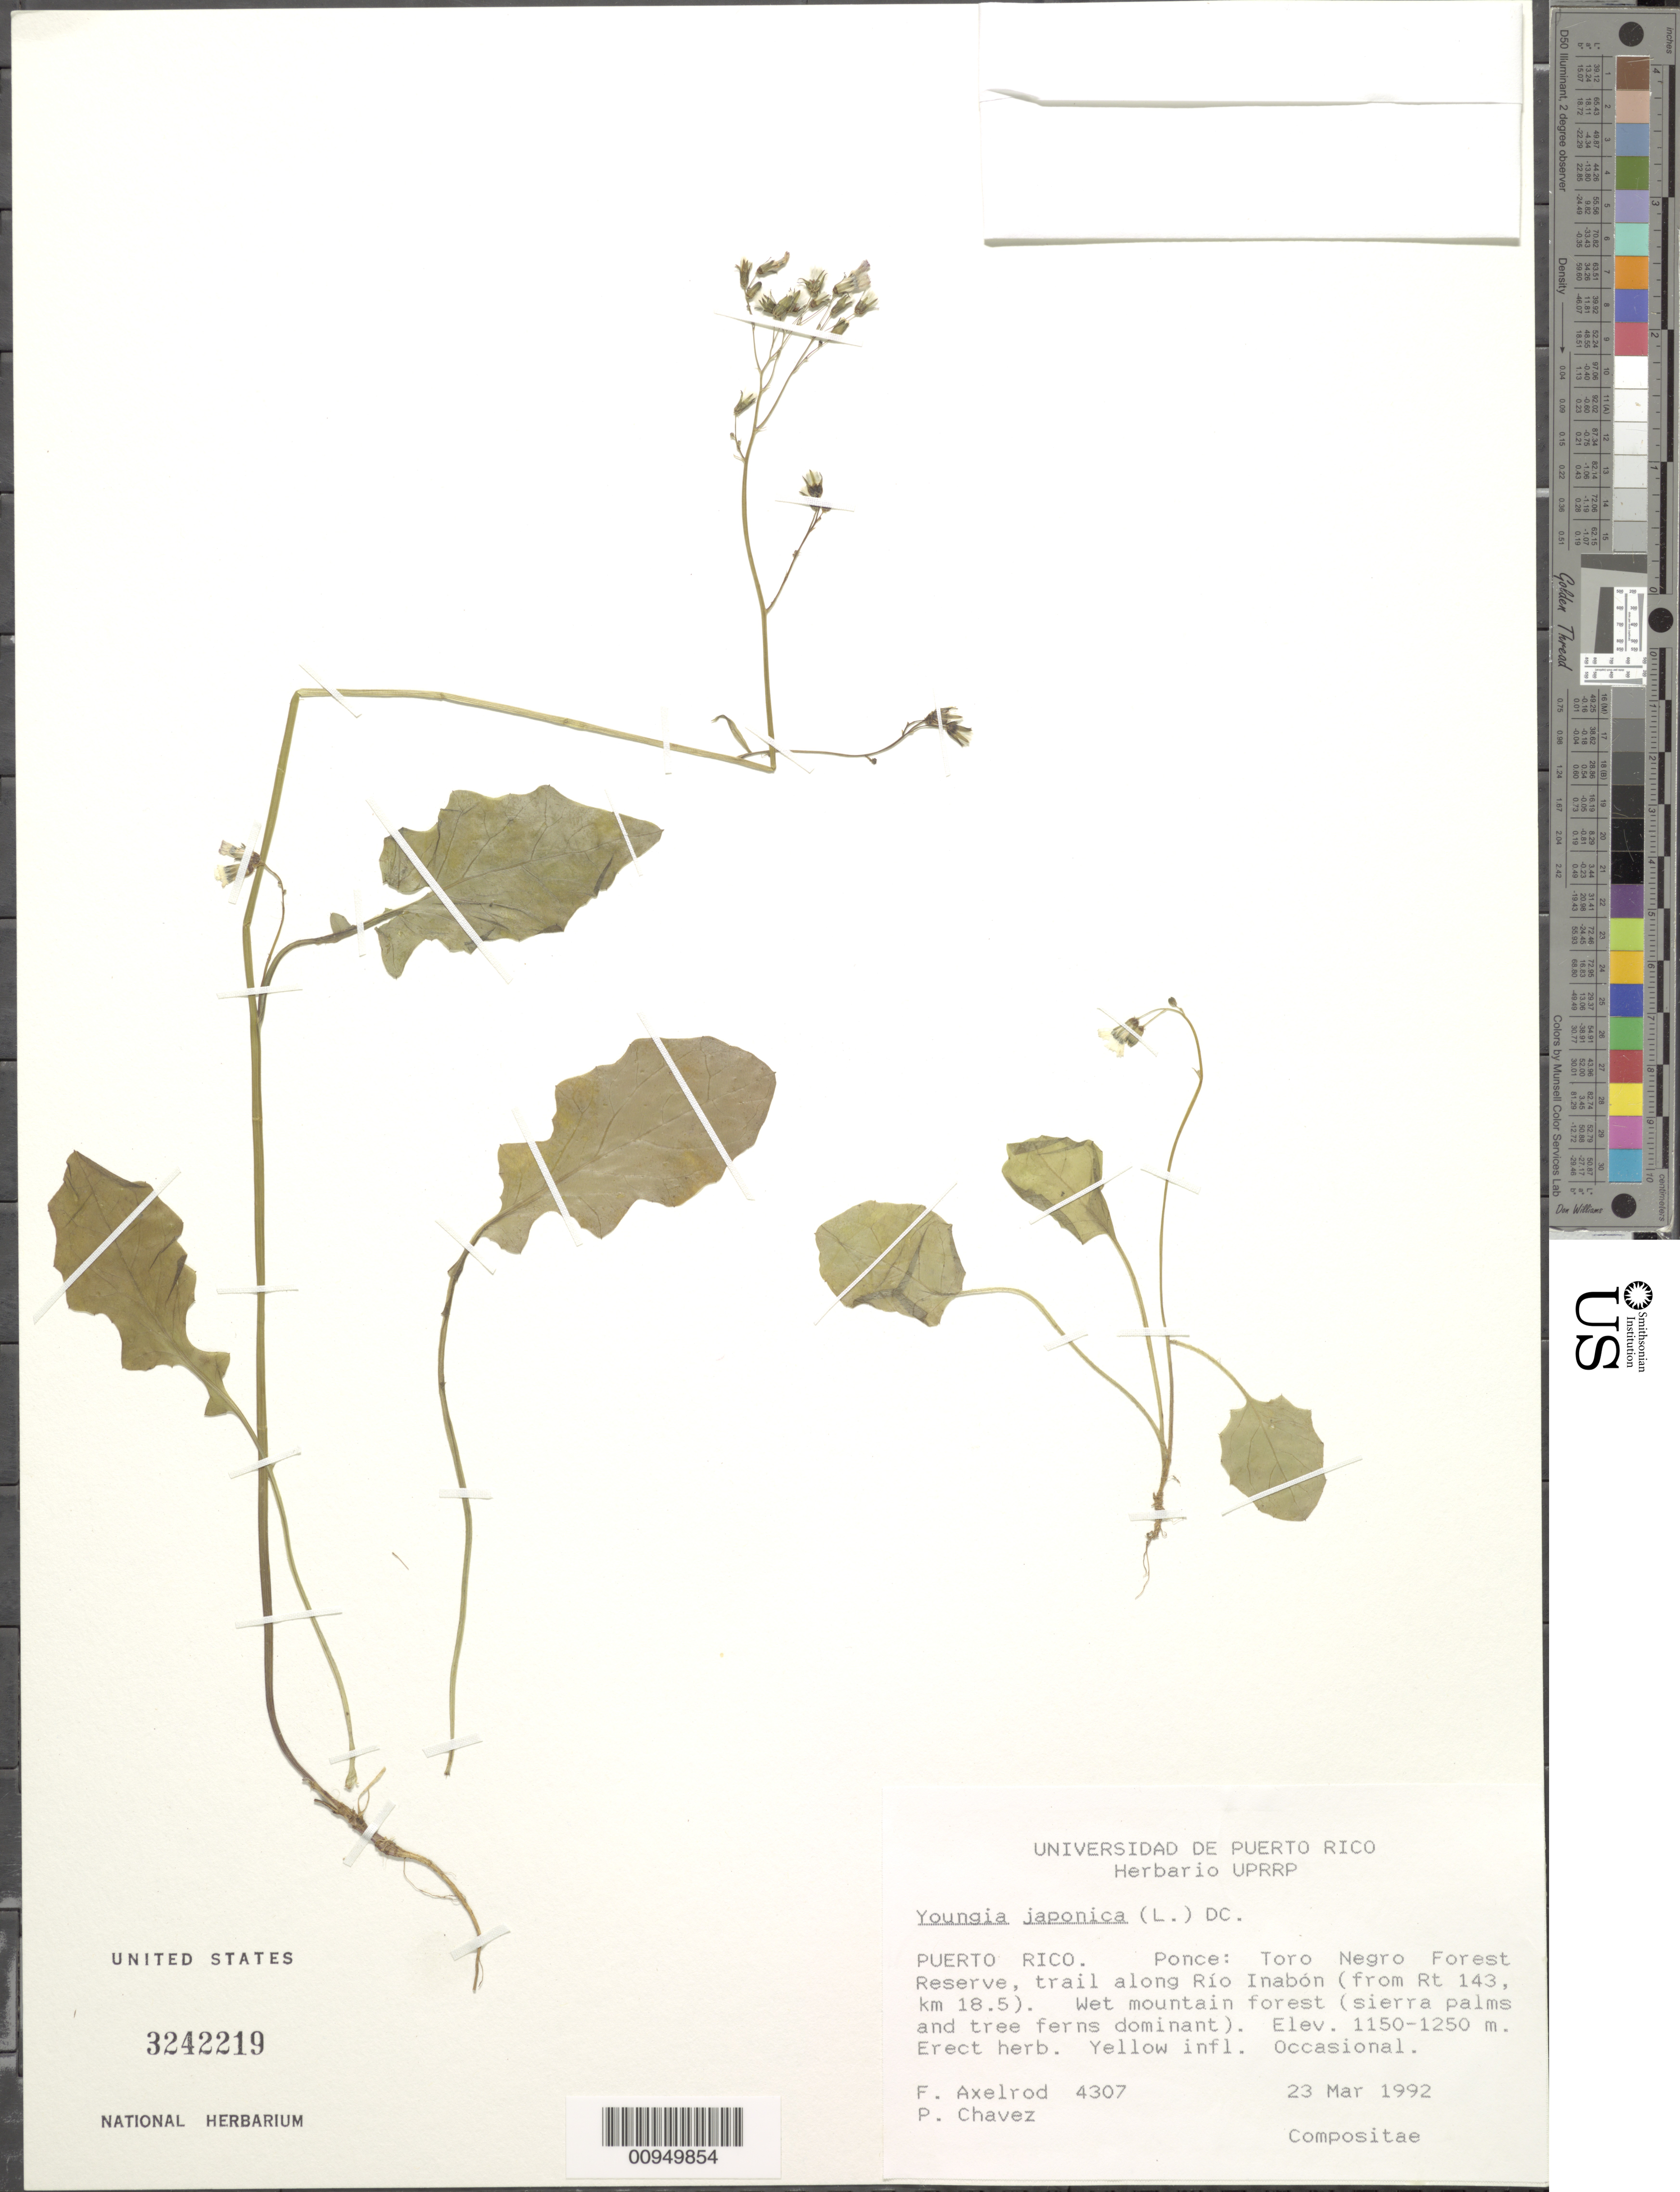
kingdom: Plantae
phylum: Tracheophyta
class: Magnoliopsida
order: Asterales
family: Asteraceae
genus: Youngia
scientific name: Youngia japonica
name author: (L.) DC.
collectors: F. S. Axelrod & P. Chavez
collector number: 4307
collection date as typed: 23 Mar 1992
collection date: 1992-03-23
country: Puerto Rico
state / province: Ponce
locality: Toro Negro Forest Reserve, trail along Río Inabón (from Rt 143, km 18.5)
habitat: Wet mountain forest (sierra palms and tree ferns dominate)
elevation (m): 1150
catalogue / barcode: US 3242219